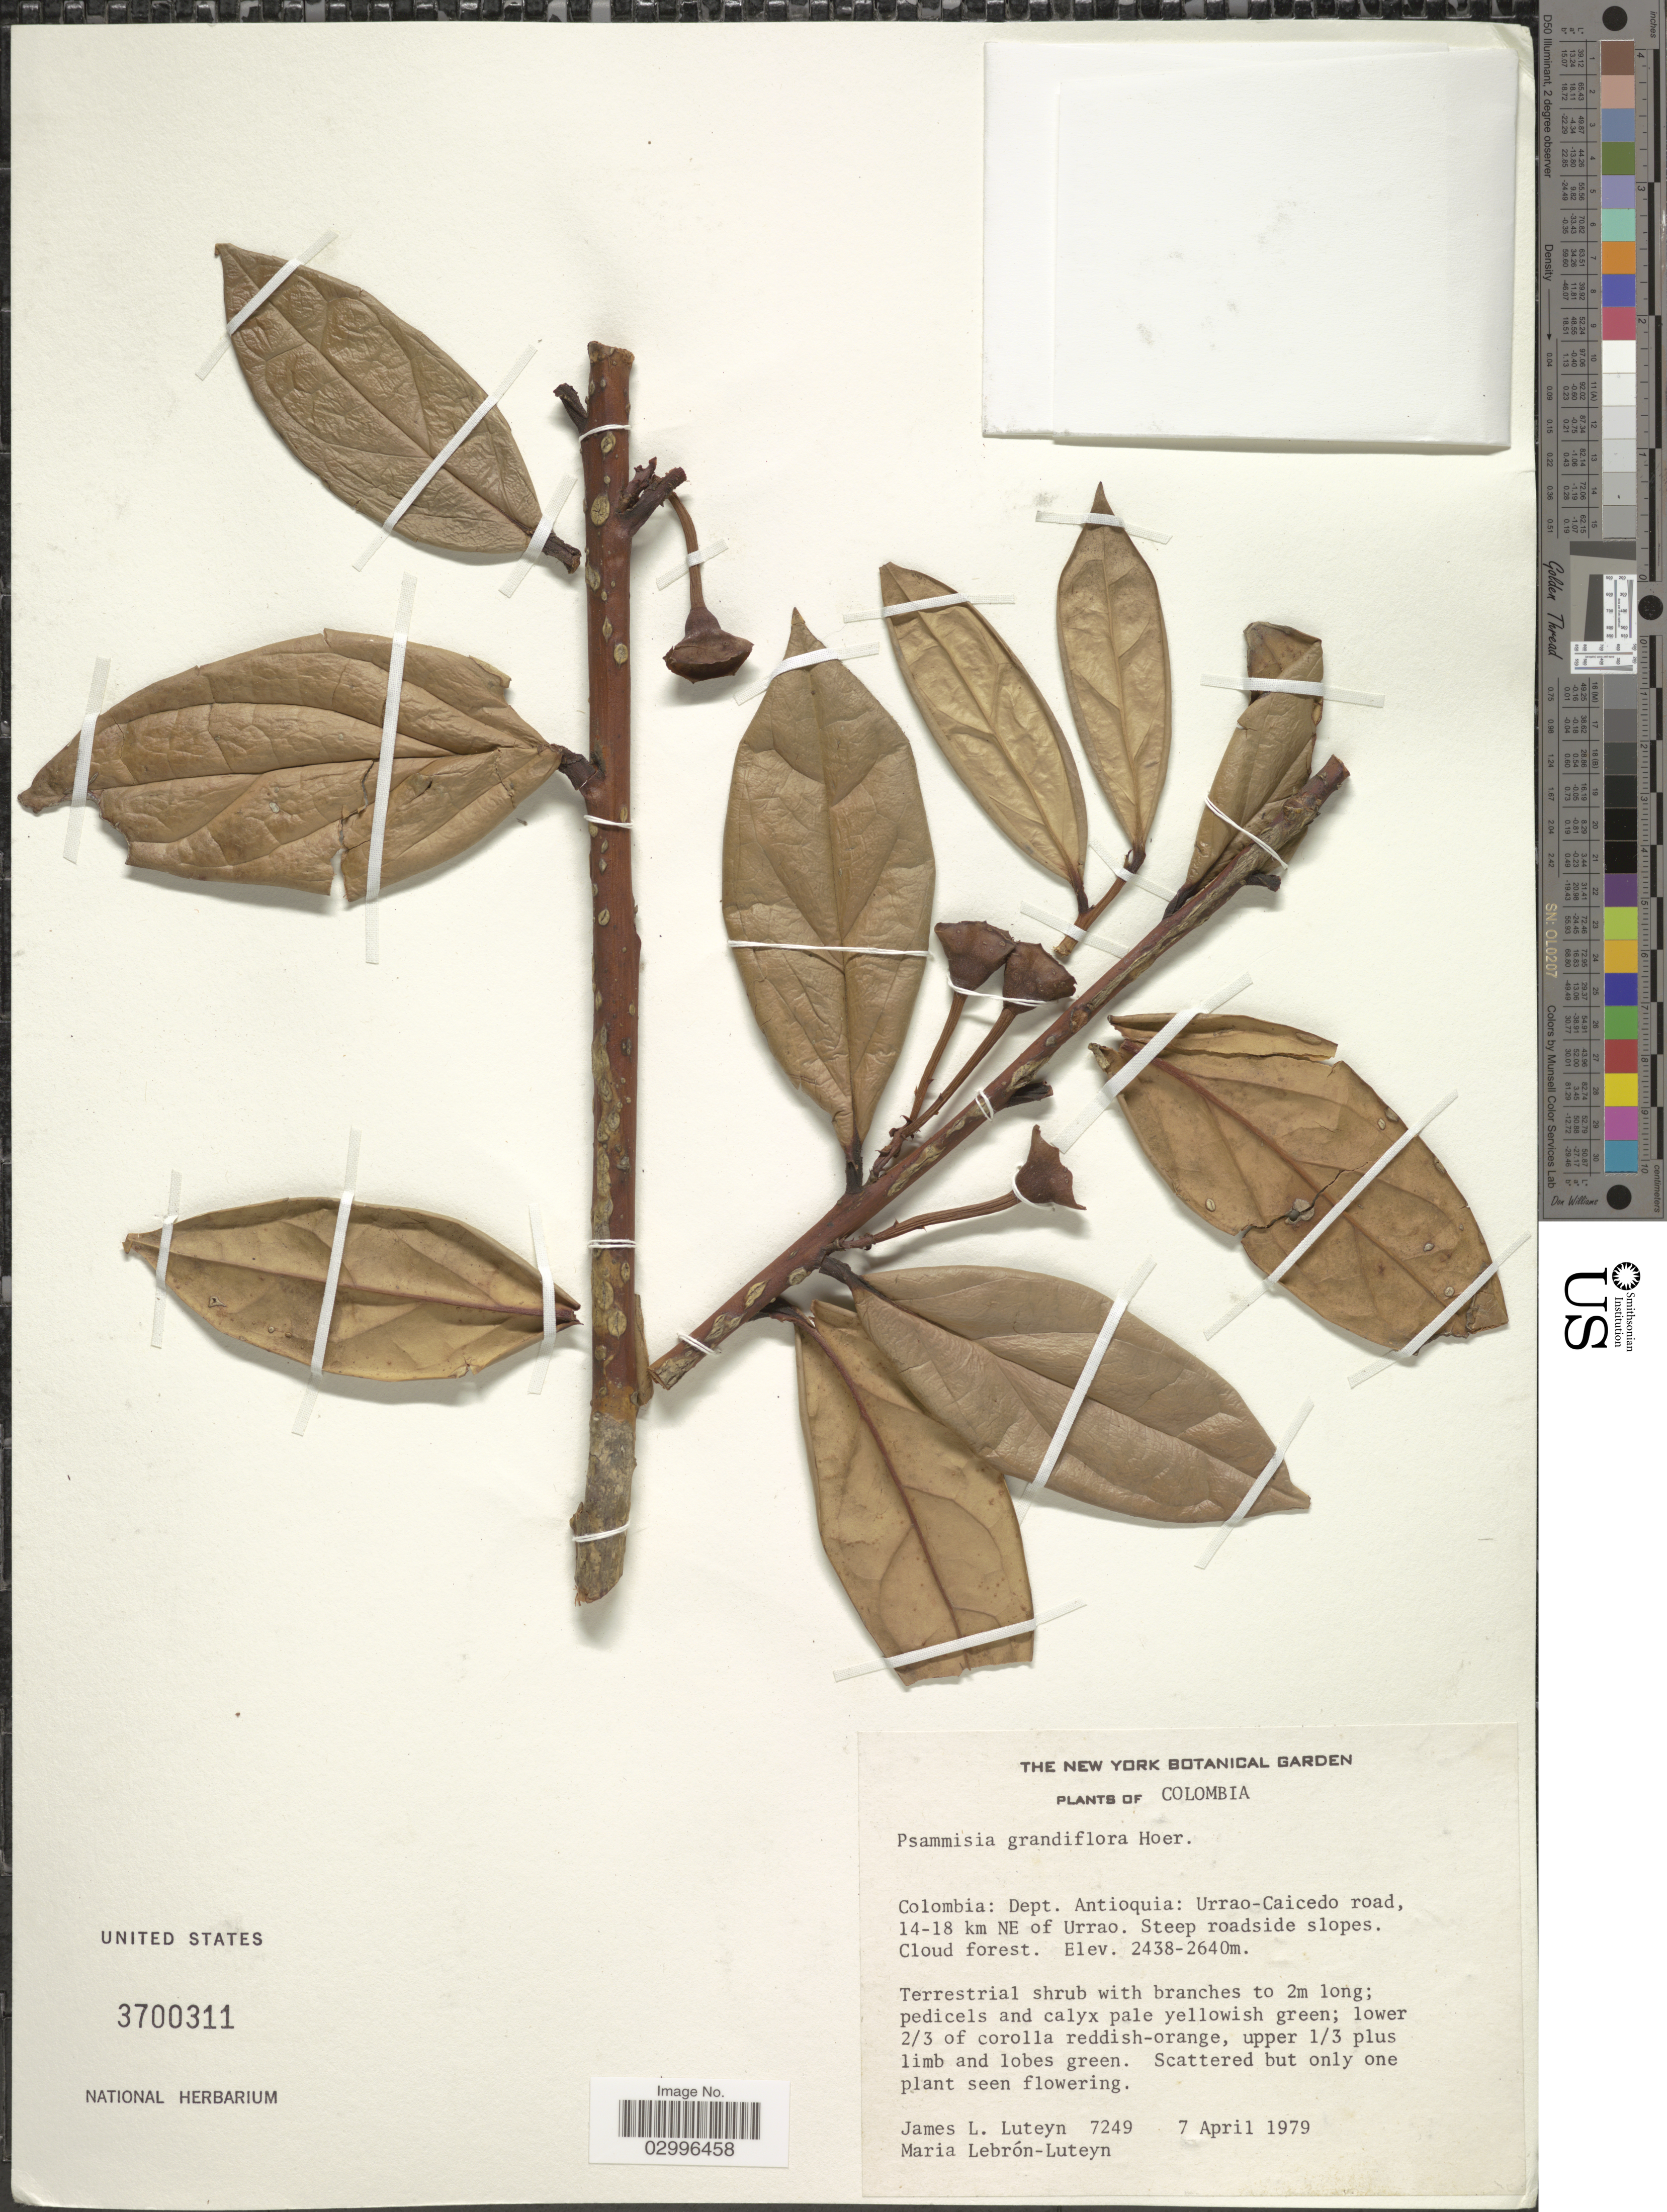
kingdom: Plantae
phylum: Tracheophyta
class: Magnoliopsida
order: Ericales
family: Ericaceae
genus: Psammisia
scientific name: Psammisia grandiflora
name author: Hoerold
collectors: J. L. Luteyn & M. L. Lebrón-Luteyn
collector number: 7249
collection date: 1979-04-07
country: Colombia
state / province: Antioquia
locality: Dept. Antioquia: Urrao-Caicedo road, 14-18 km NE of Urrao.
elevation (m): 2438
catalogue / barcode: US 3700311